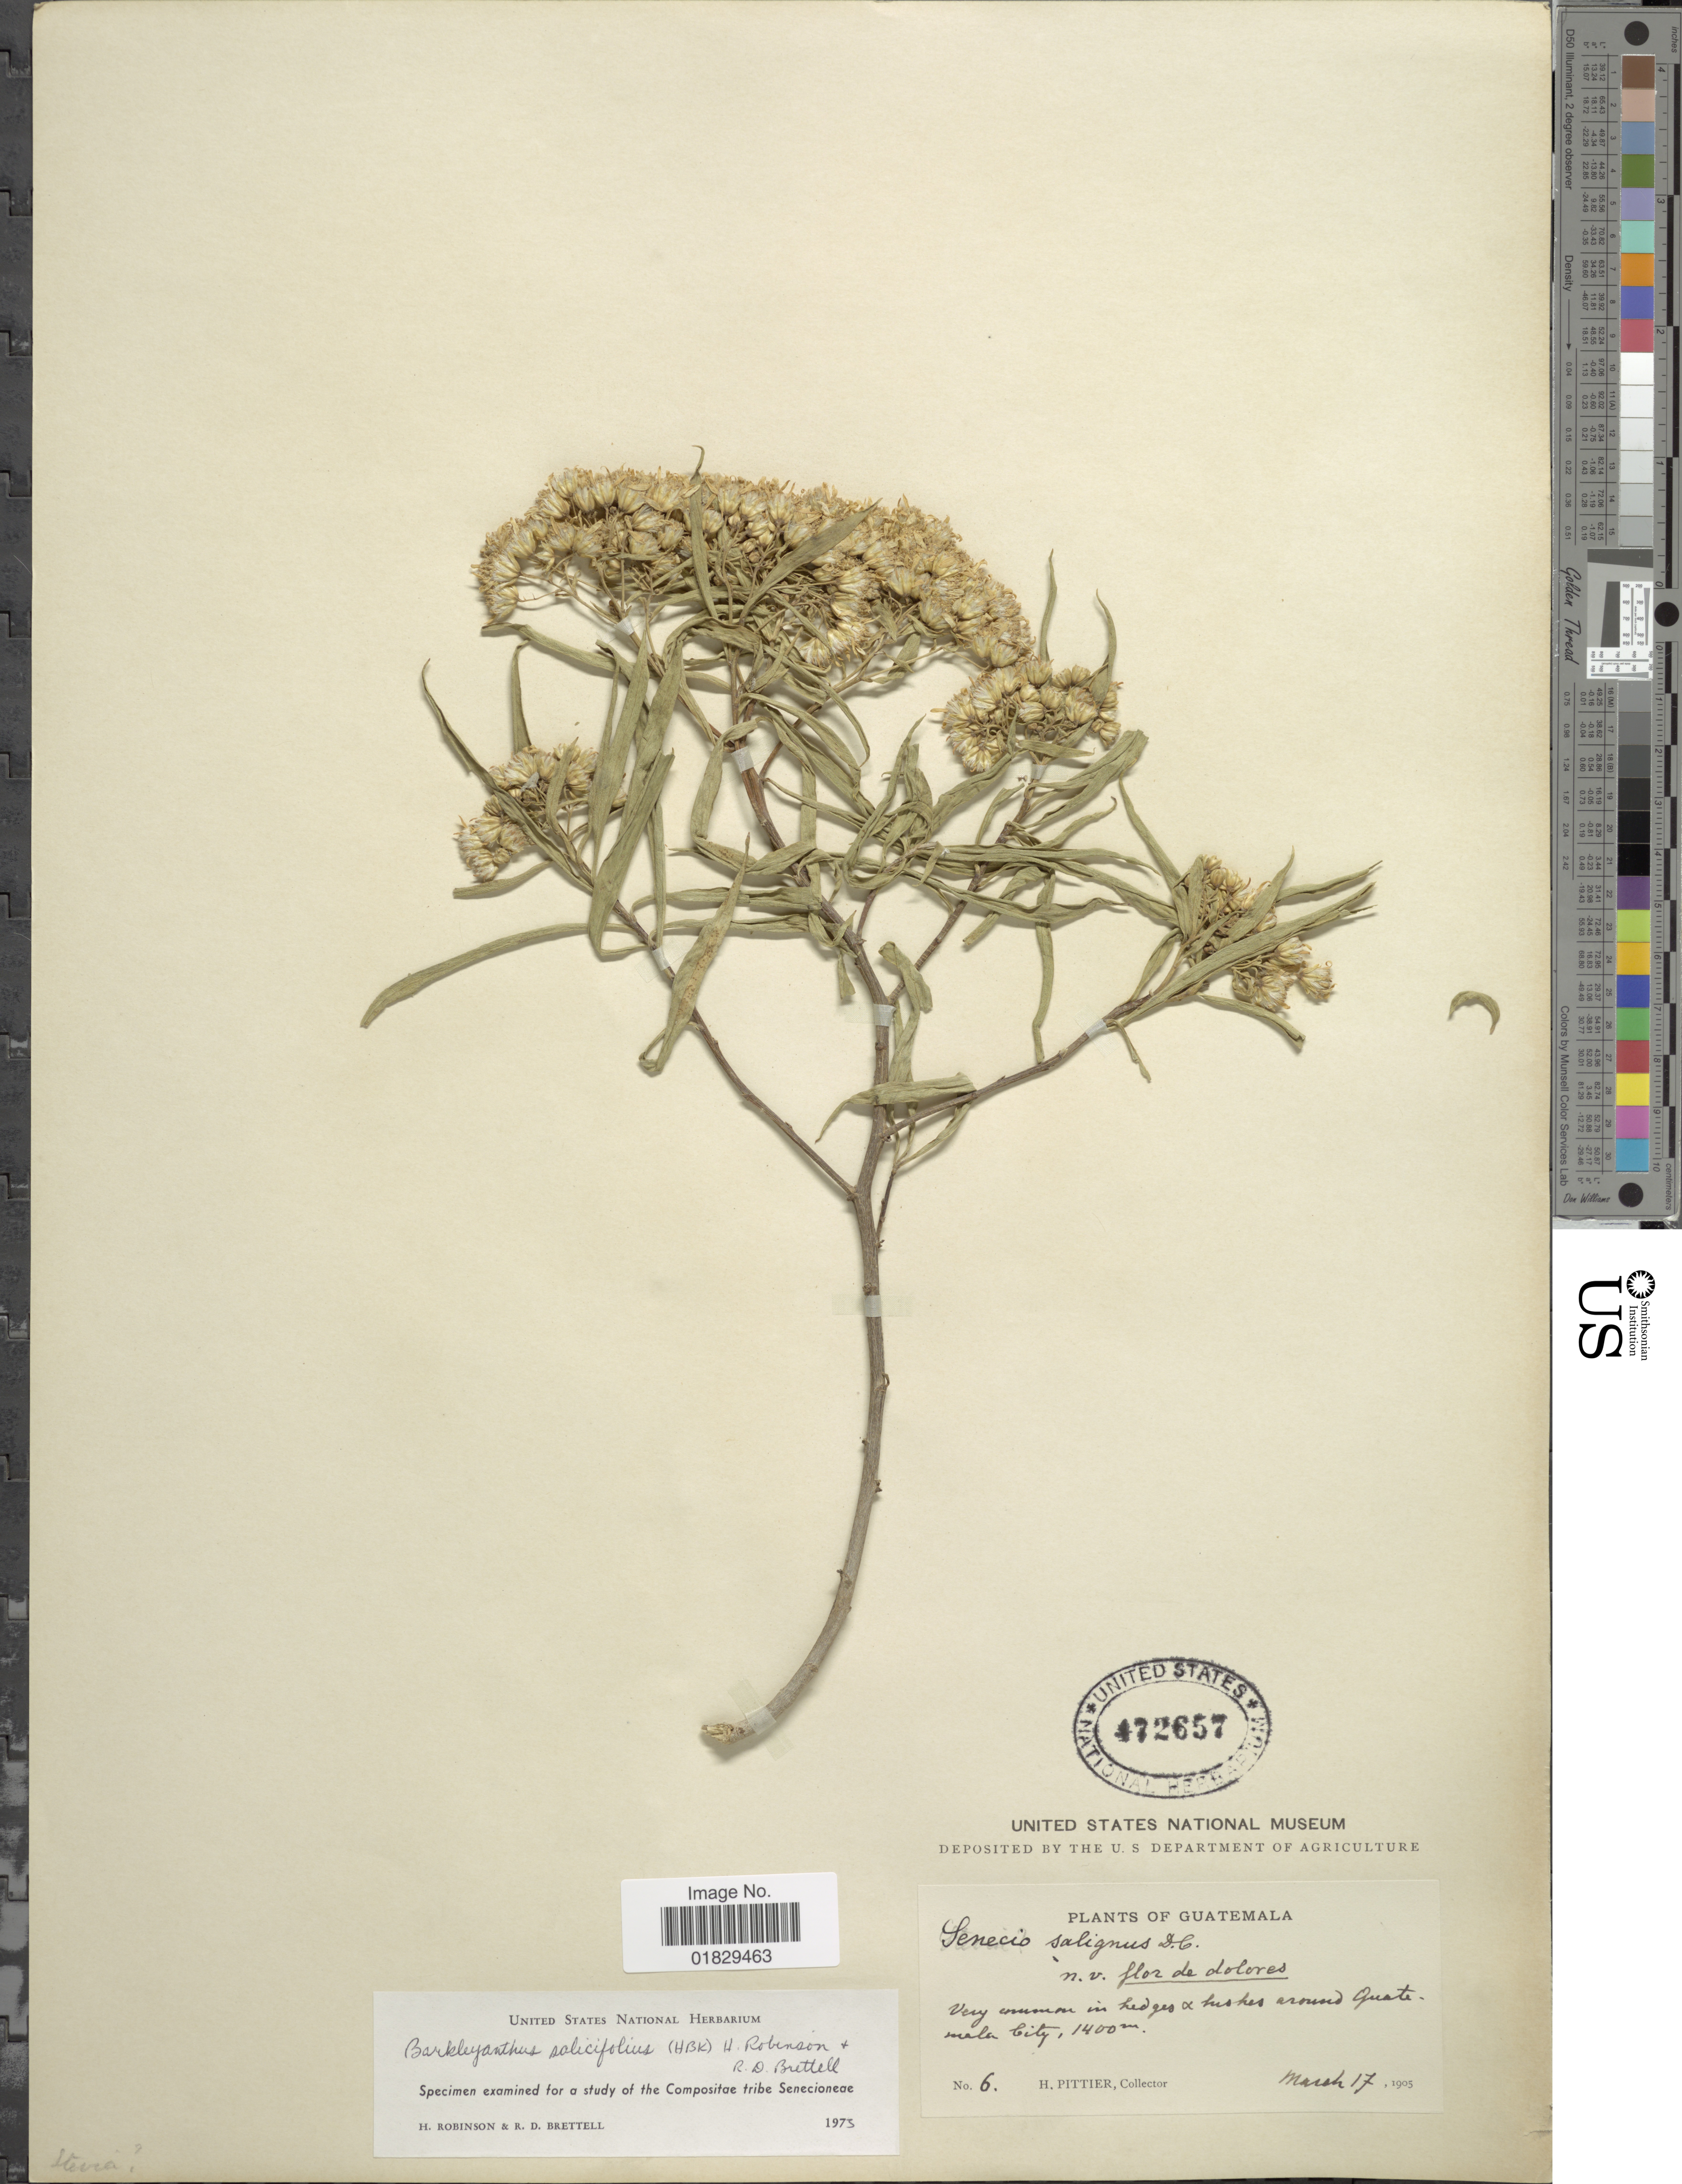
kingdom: Plantae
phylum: Tracheophyta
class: Magnoliopsida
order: Asterales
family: Asteraceae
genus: Barkleyanthus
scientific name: Barkleyanthus salicifolius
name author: (Kunth) H. Rob. & Brettell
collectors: H. F. Pittier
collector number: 6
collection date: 1905-03-17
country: Guatemala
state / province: Guatemala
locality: Very common in hedges & bushes around Guatemala City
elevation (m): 1400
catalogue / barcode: US 472657